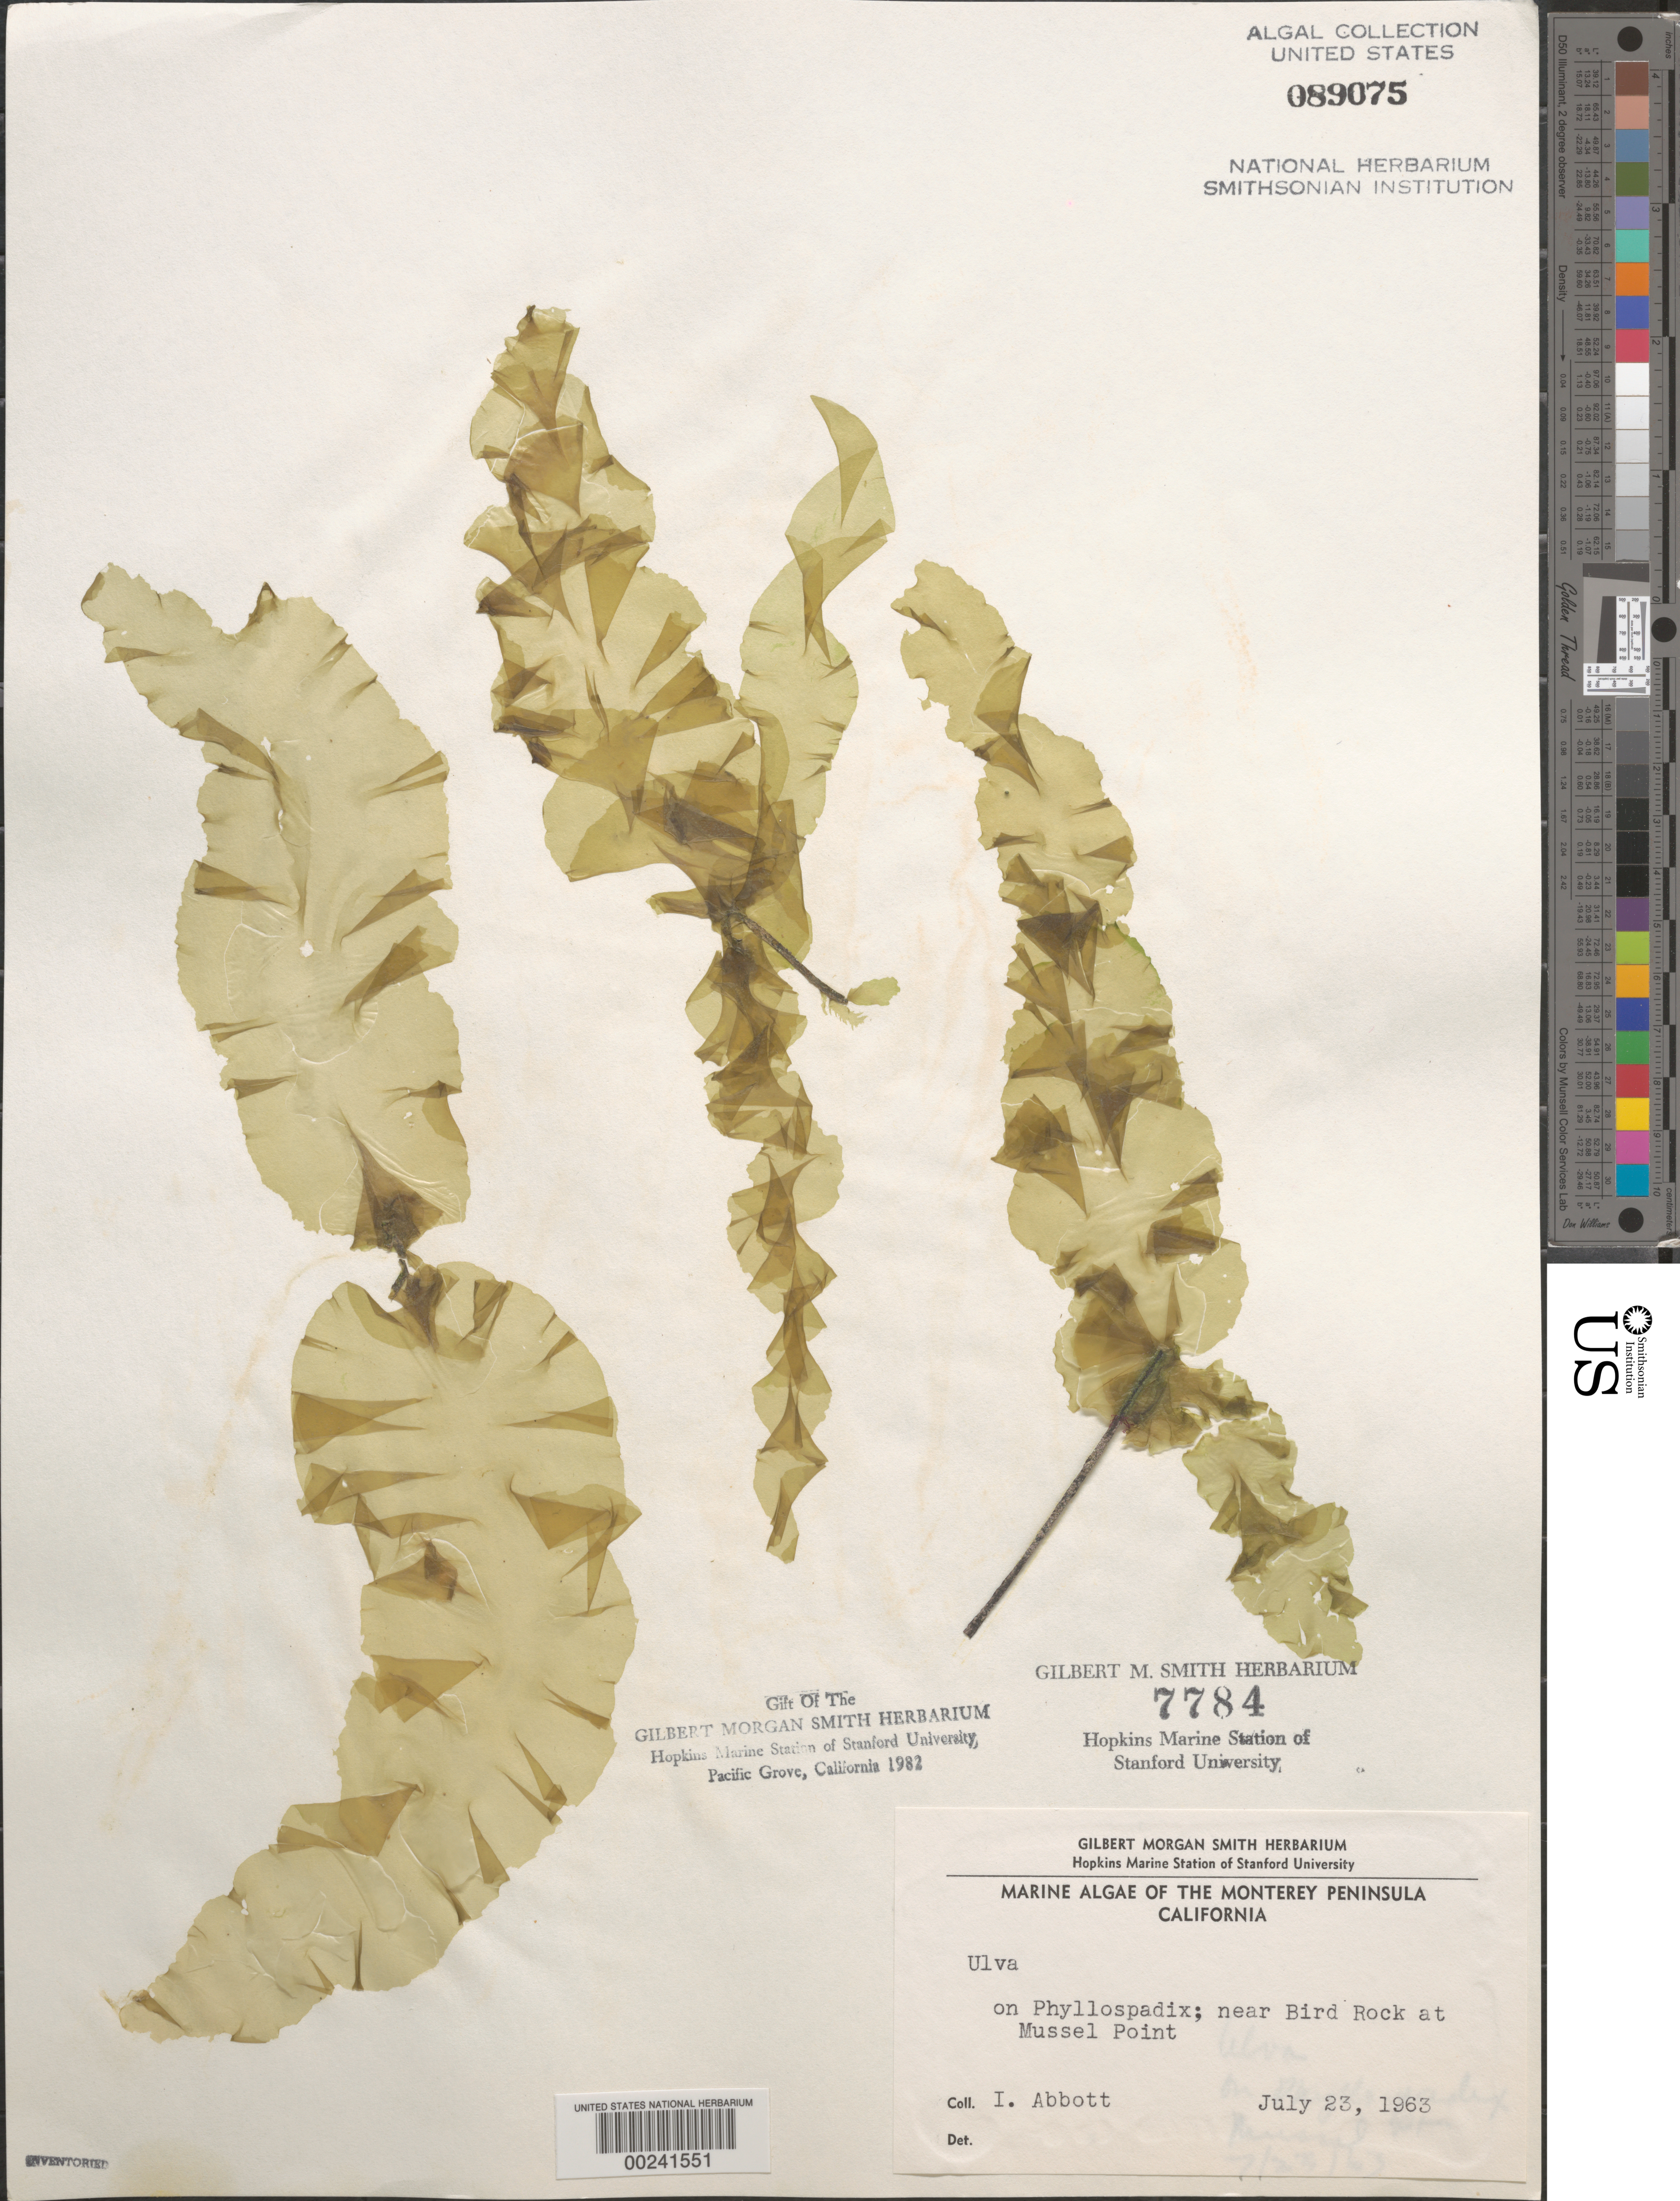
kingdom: Plantae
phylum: Chlorophyta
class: Ulvophyceae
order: Ulvales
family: Ulvaceae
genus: Ulva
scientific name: Ulva sp.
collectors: I. A. Abbott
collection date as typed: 23 Jul 1963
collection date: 1963-07-23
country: United States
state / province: California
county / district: Monterey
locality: Mussel Point near Bird Rock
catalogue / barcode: US 89075